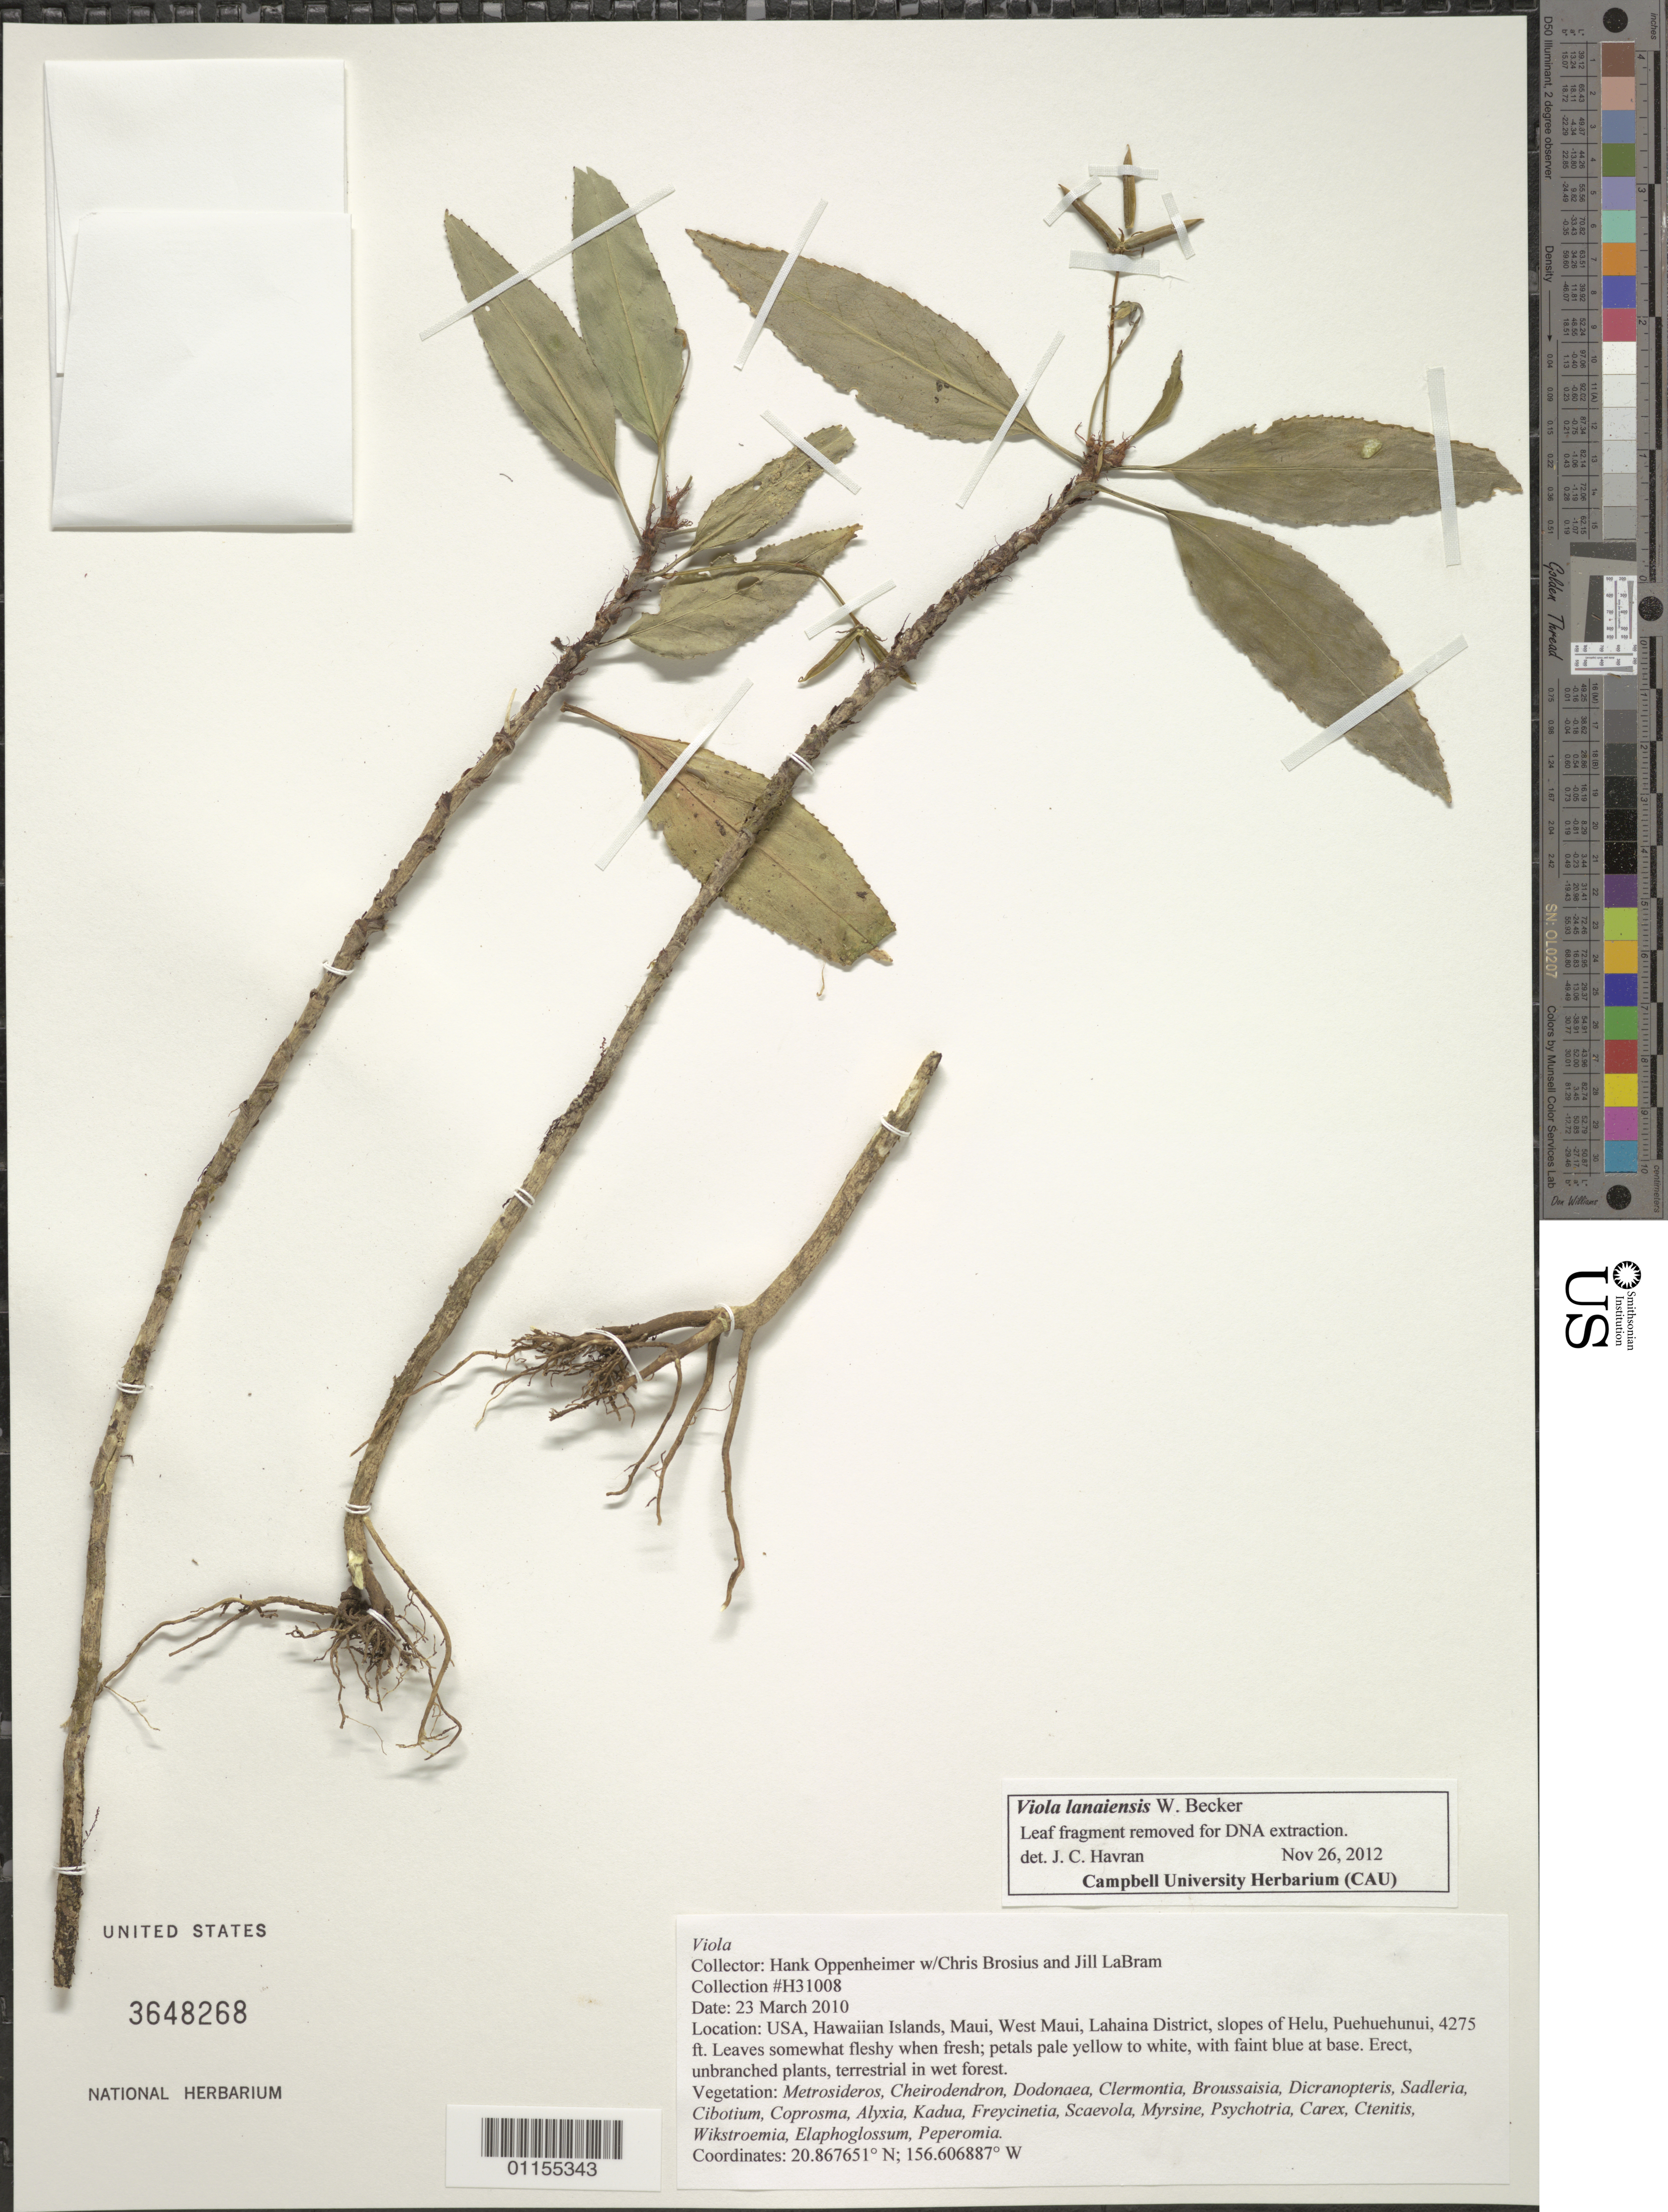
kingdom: Plantae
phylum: Tracheophyta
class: Magnoliopsida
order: Malpighiales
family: Violaceae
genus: Viola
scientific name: Viola lanaiensis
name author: W. Becker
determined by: Havran, J. C.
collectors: H. L. Oppenheimer, C. Brosius & J. LaBram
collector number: H31008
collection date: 2010-03-23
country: United States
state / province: Hawaii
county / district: Maui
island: Maui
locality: West Maui, Lahaina district, slopes of Helu, Puehuehunui.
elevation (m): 1303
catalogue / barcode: US 3648268